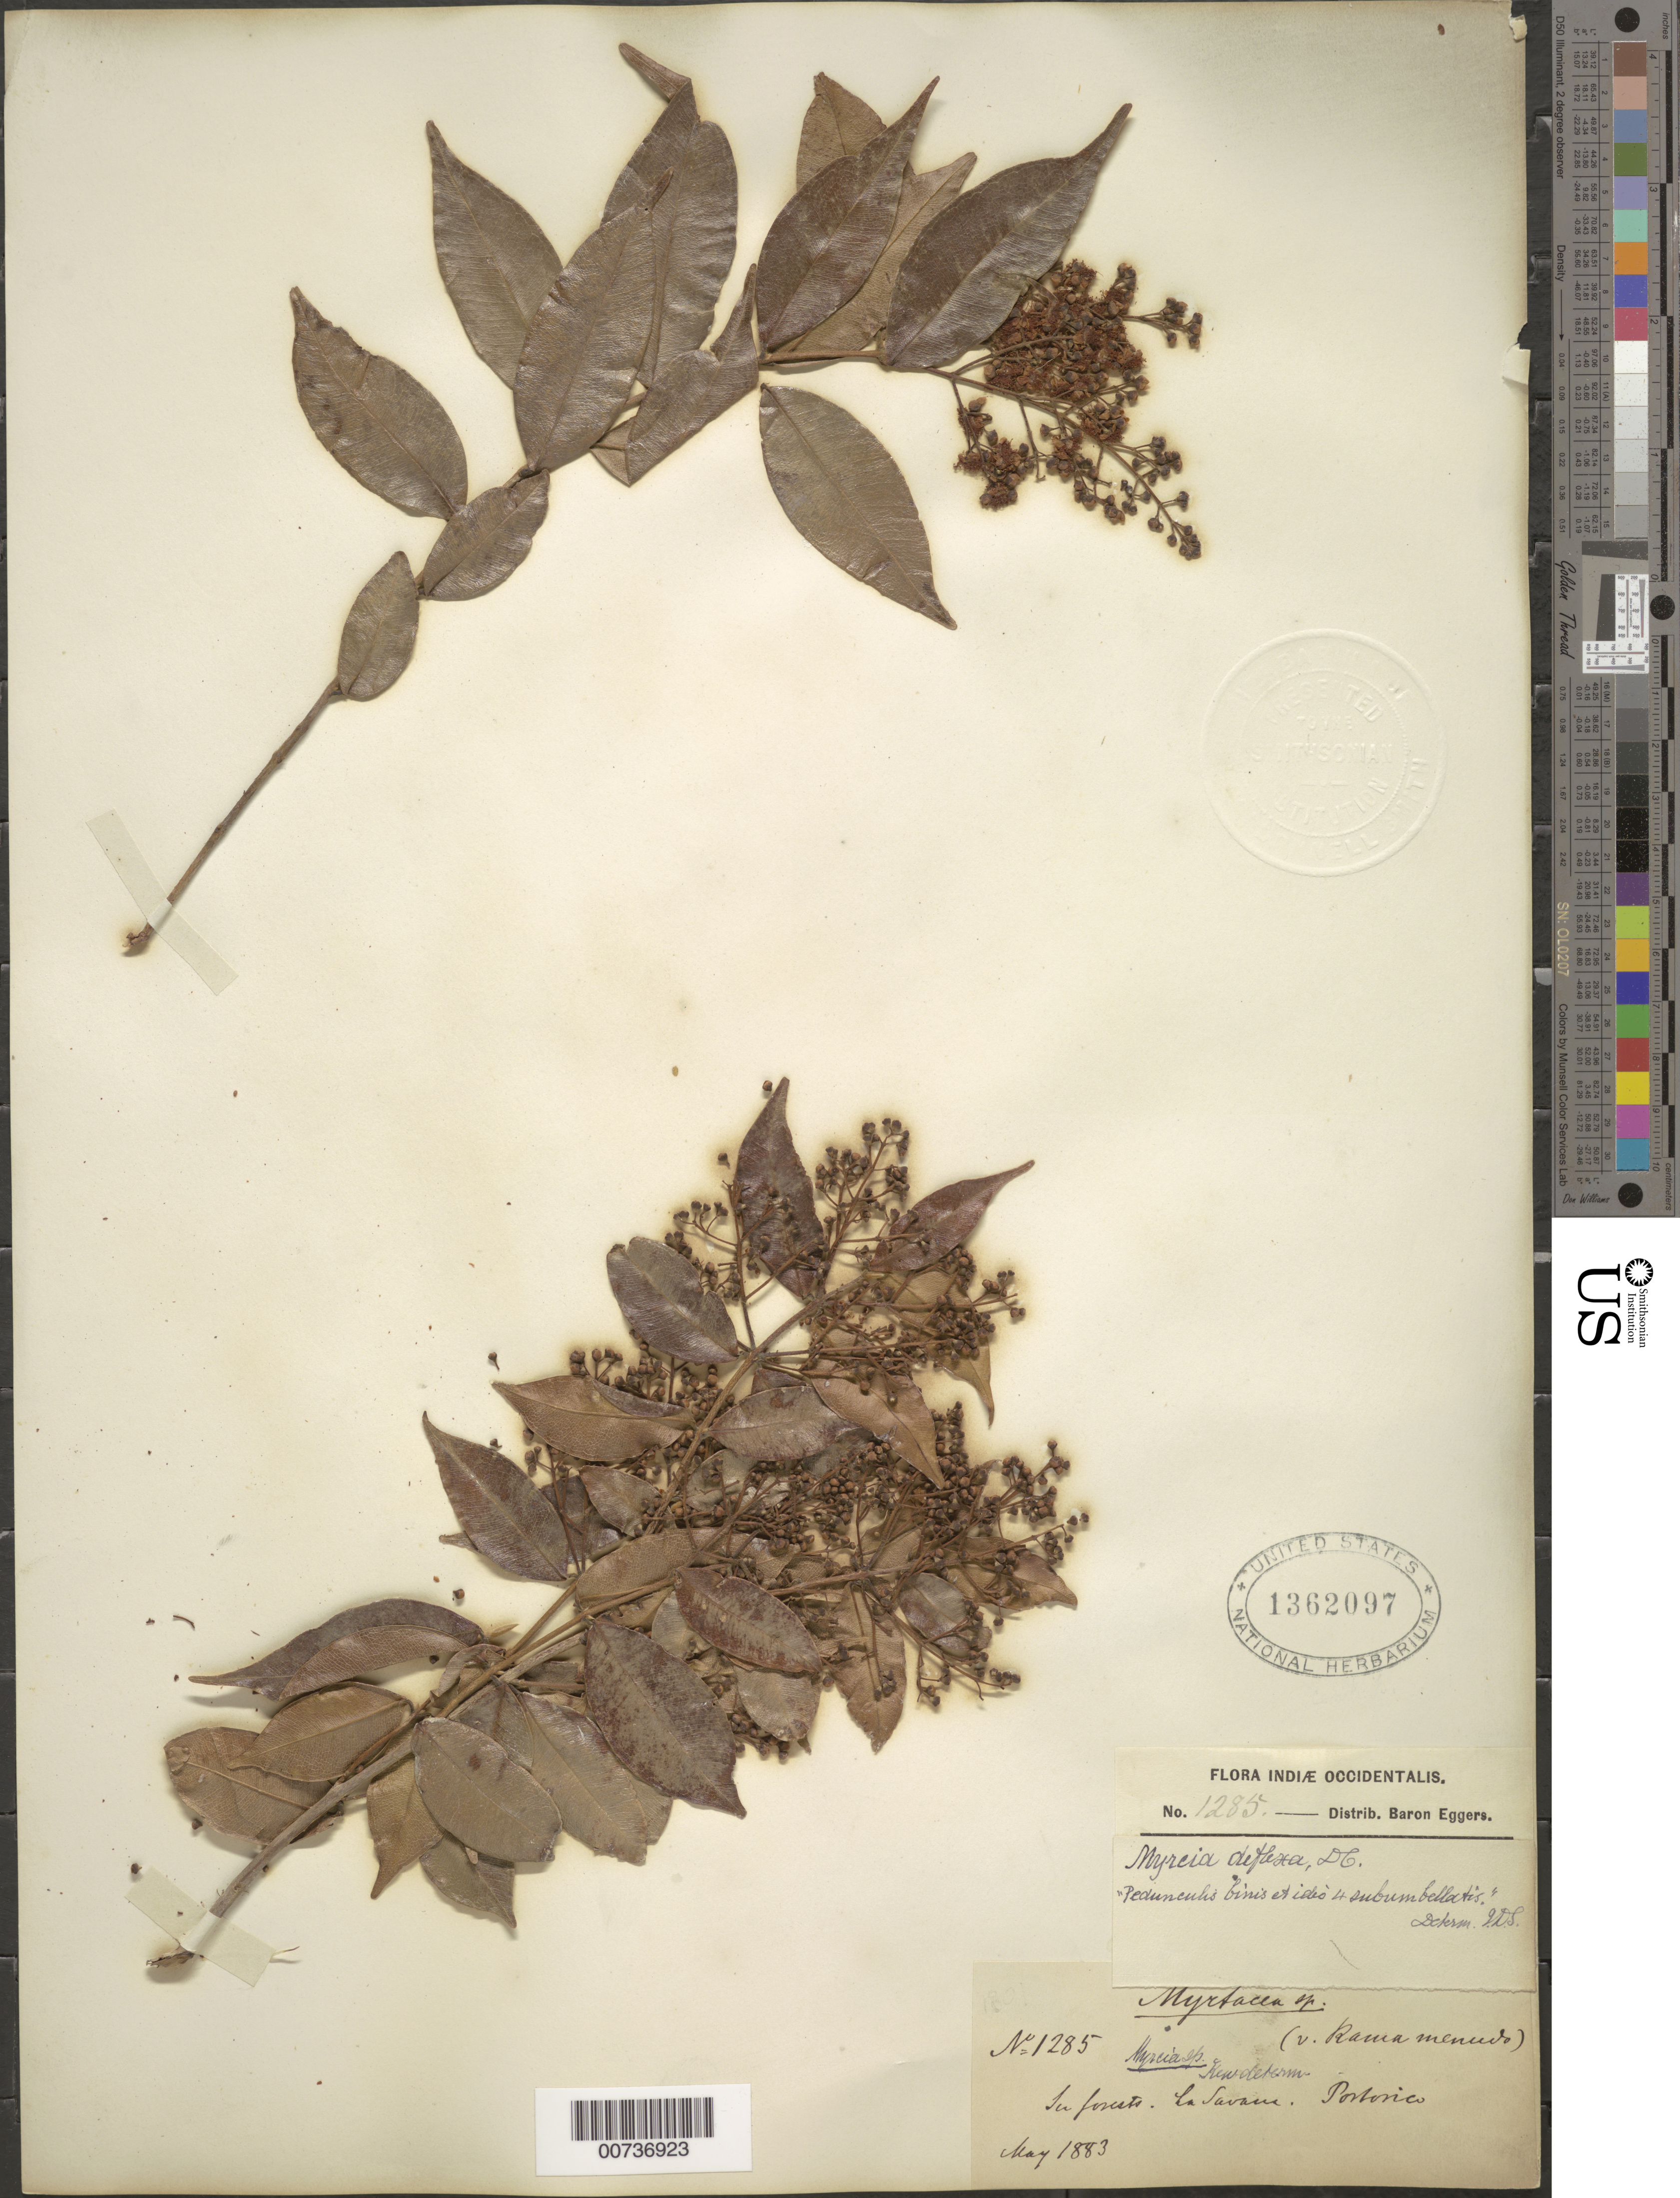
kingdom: Plantae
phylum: Tracheophyta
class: Magnoliopsida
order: Myrtales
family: Myrtaceae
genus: Myrcia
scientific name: Myrcia splendens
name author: (Sw.) DC.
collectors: H. F. A. von Eggers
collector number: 1285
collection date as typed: May 1883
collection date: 1883-05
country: Puerto Rico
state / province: Luquillo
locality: La Sabana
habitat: In forest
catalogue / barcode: US 1362097